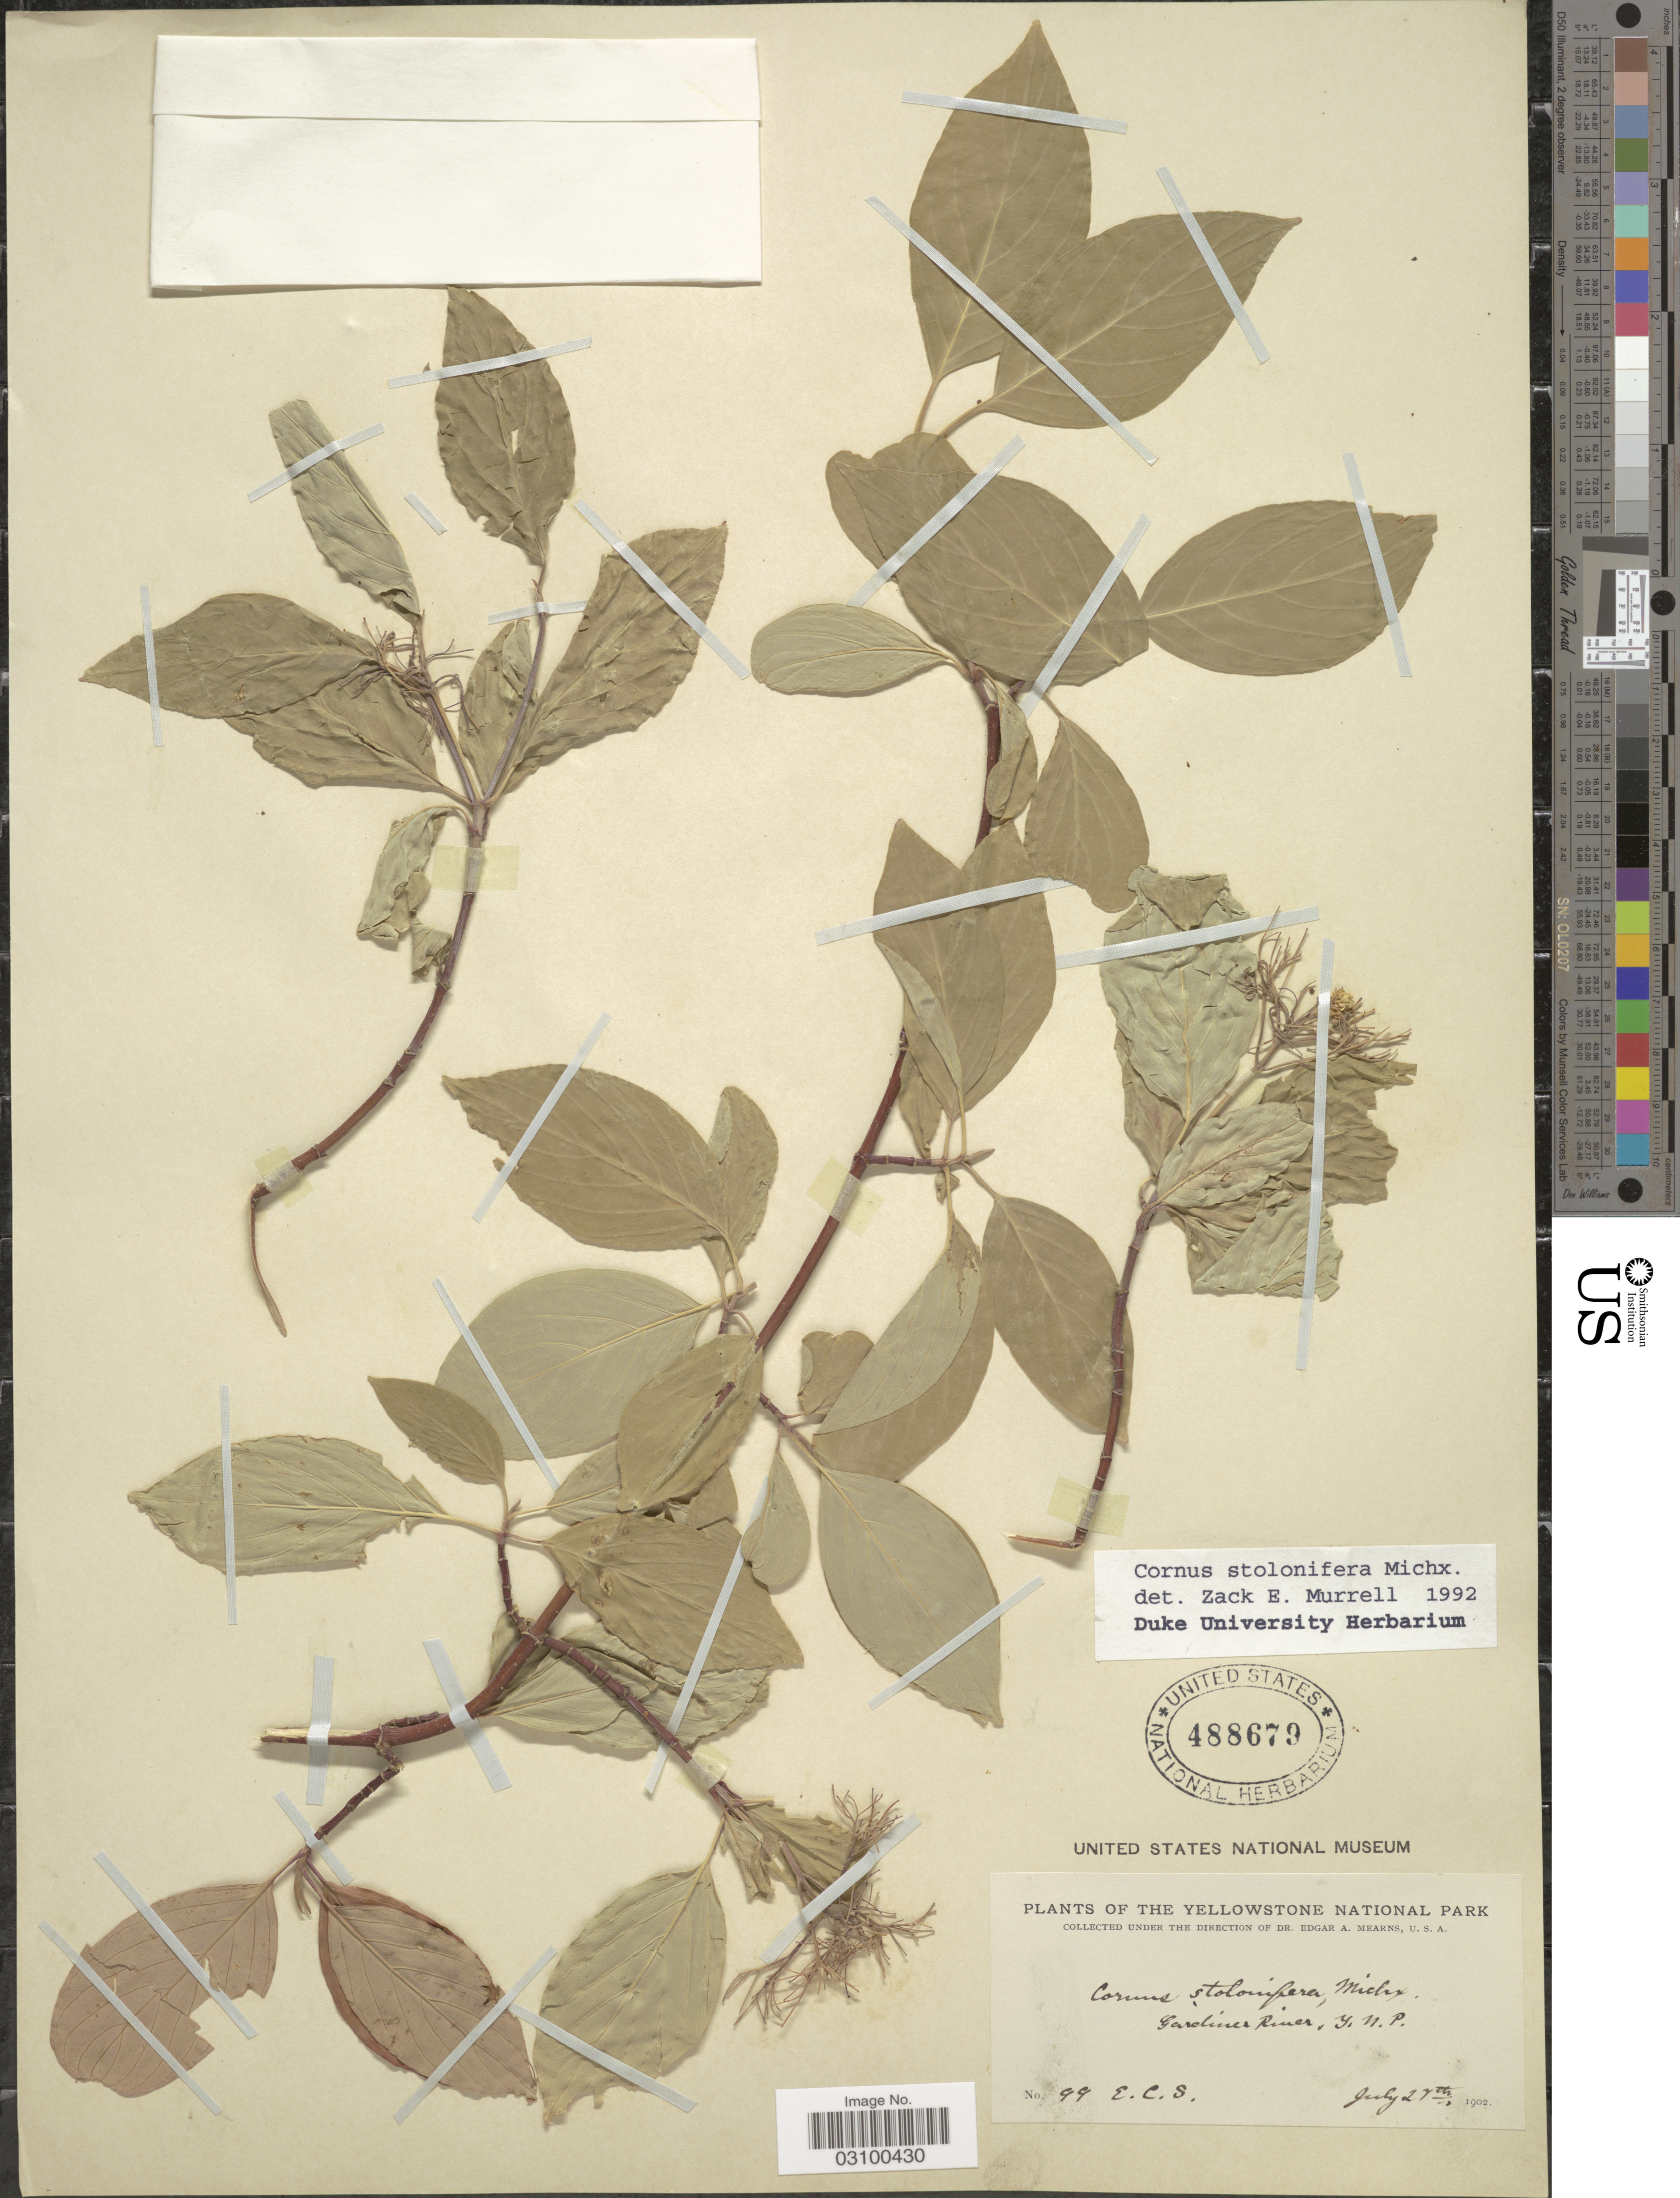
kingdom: Plantae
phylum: Tracheophyta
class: Magnoliopsida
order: Cornales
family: Cornaceae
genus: Cornus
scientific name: Cornus sericea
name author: L.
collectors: E. A. Mearns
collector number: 99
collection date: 1902-07-27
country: United States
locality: The Yellowstone National Park. Gardiner River, Y. N. P.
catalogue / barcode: US 488679